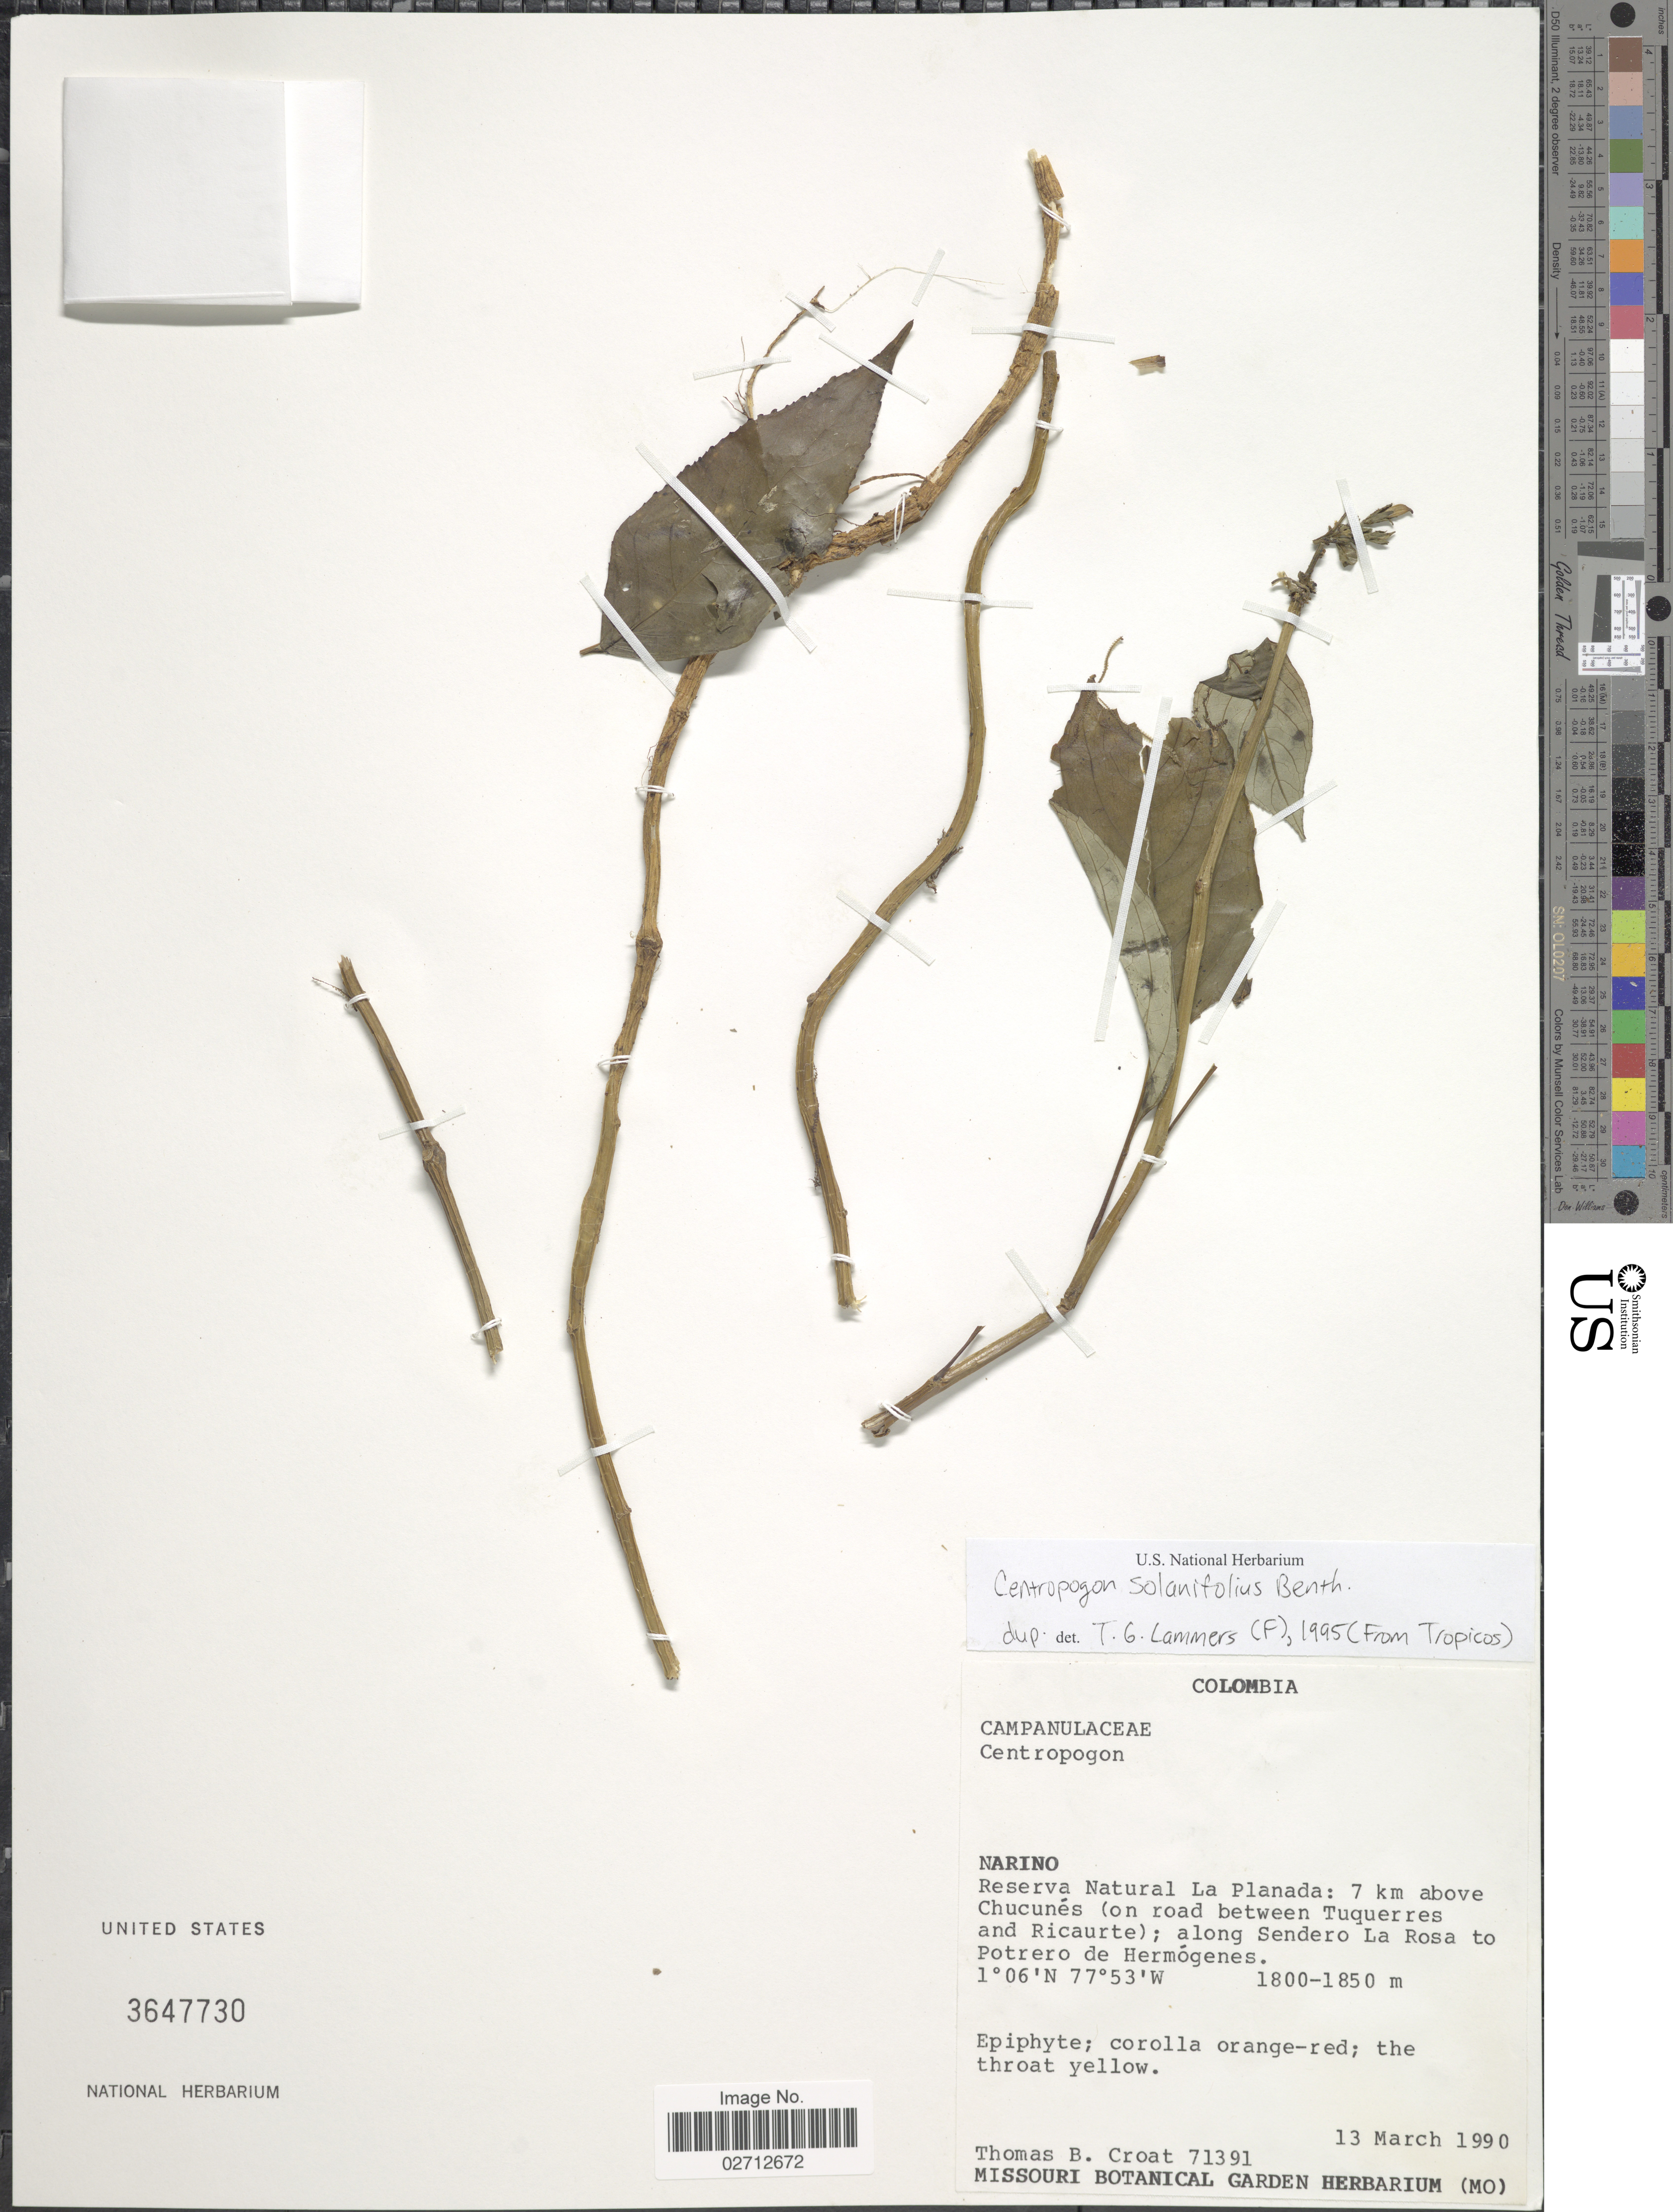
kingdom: Plantae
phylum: Tracheophyta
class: Magnoliopsida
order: Asterales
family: Campanulaceae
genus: Centropogon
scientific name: Centropogon solanifolius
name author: Benth.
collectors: T. B. Croat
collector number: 713191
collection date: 1990-03-13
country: Colombia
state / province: Nariño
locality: Narino, Reserva Natural La Planada: 7 km above Chucunés (on road between Tuquerres and Ricaurte); along Senderio La Rosa to Potrero de Hermógenes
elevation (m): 1800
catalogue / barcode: US 3647730